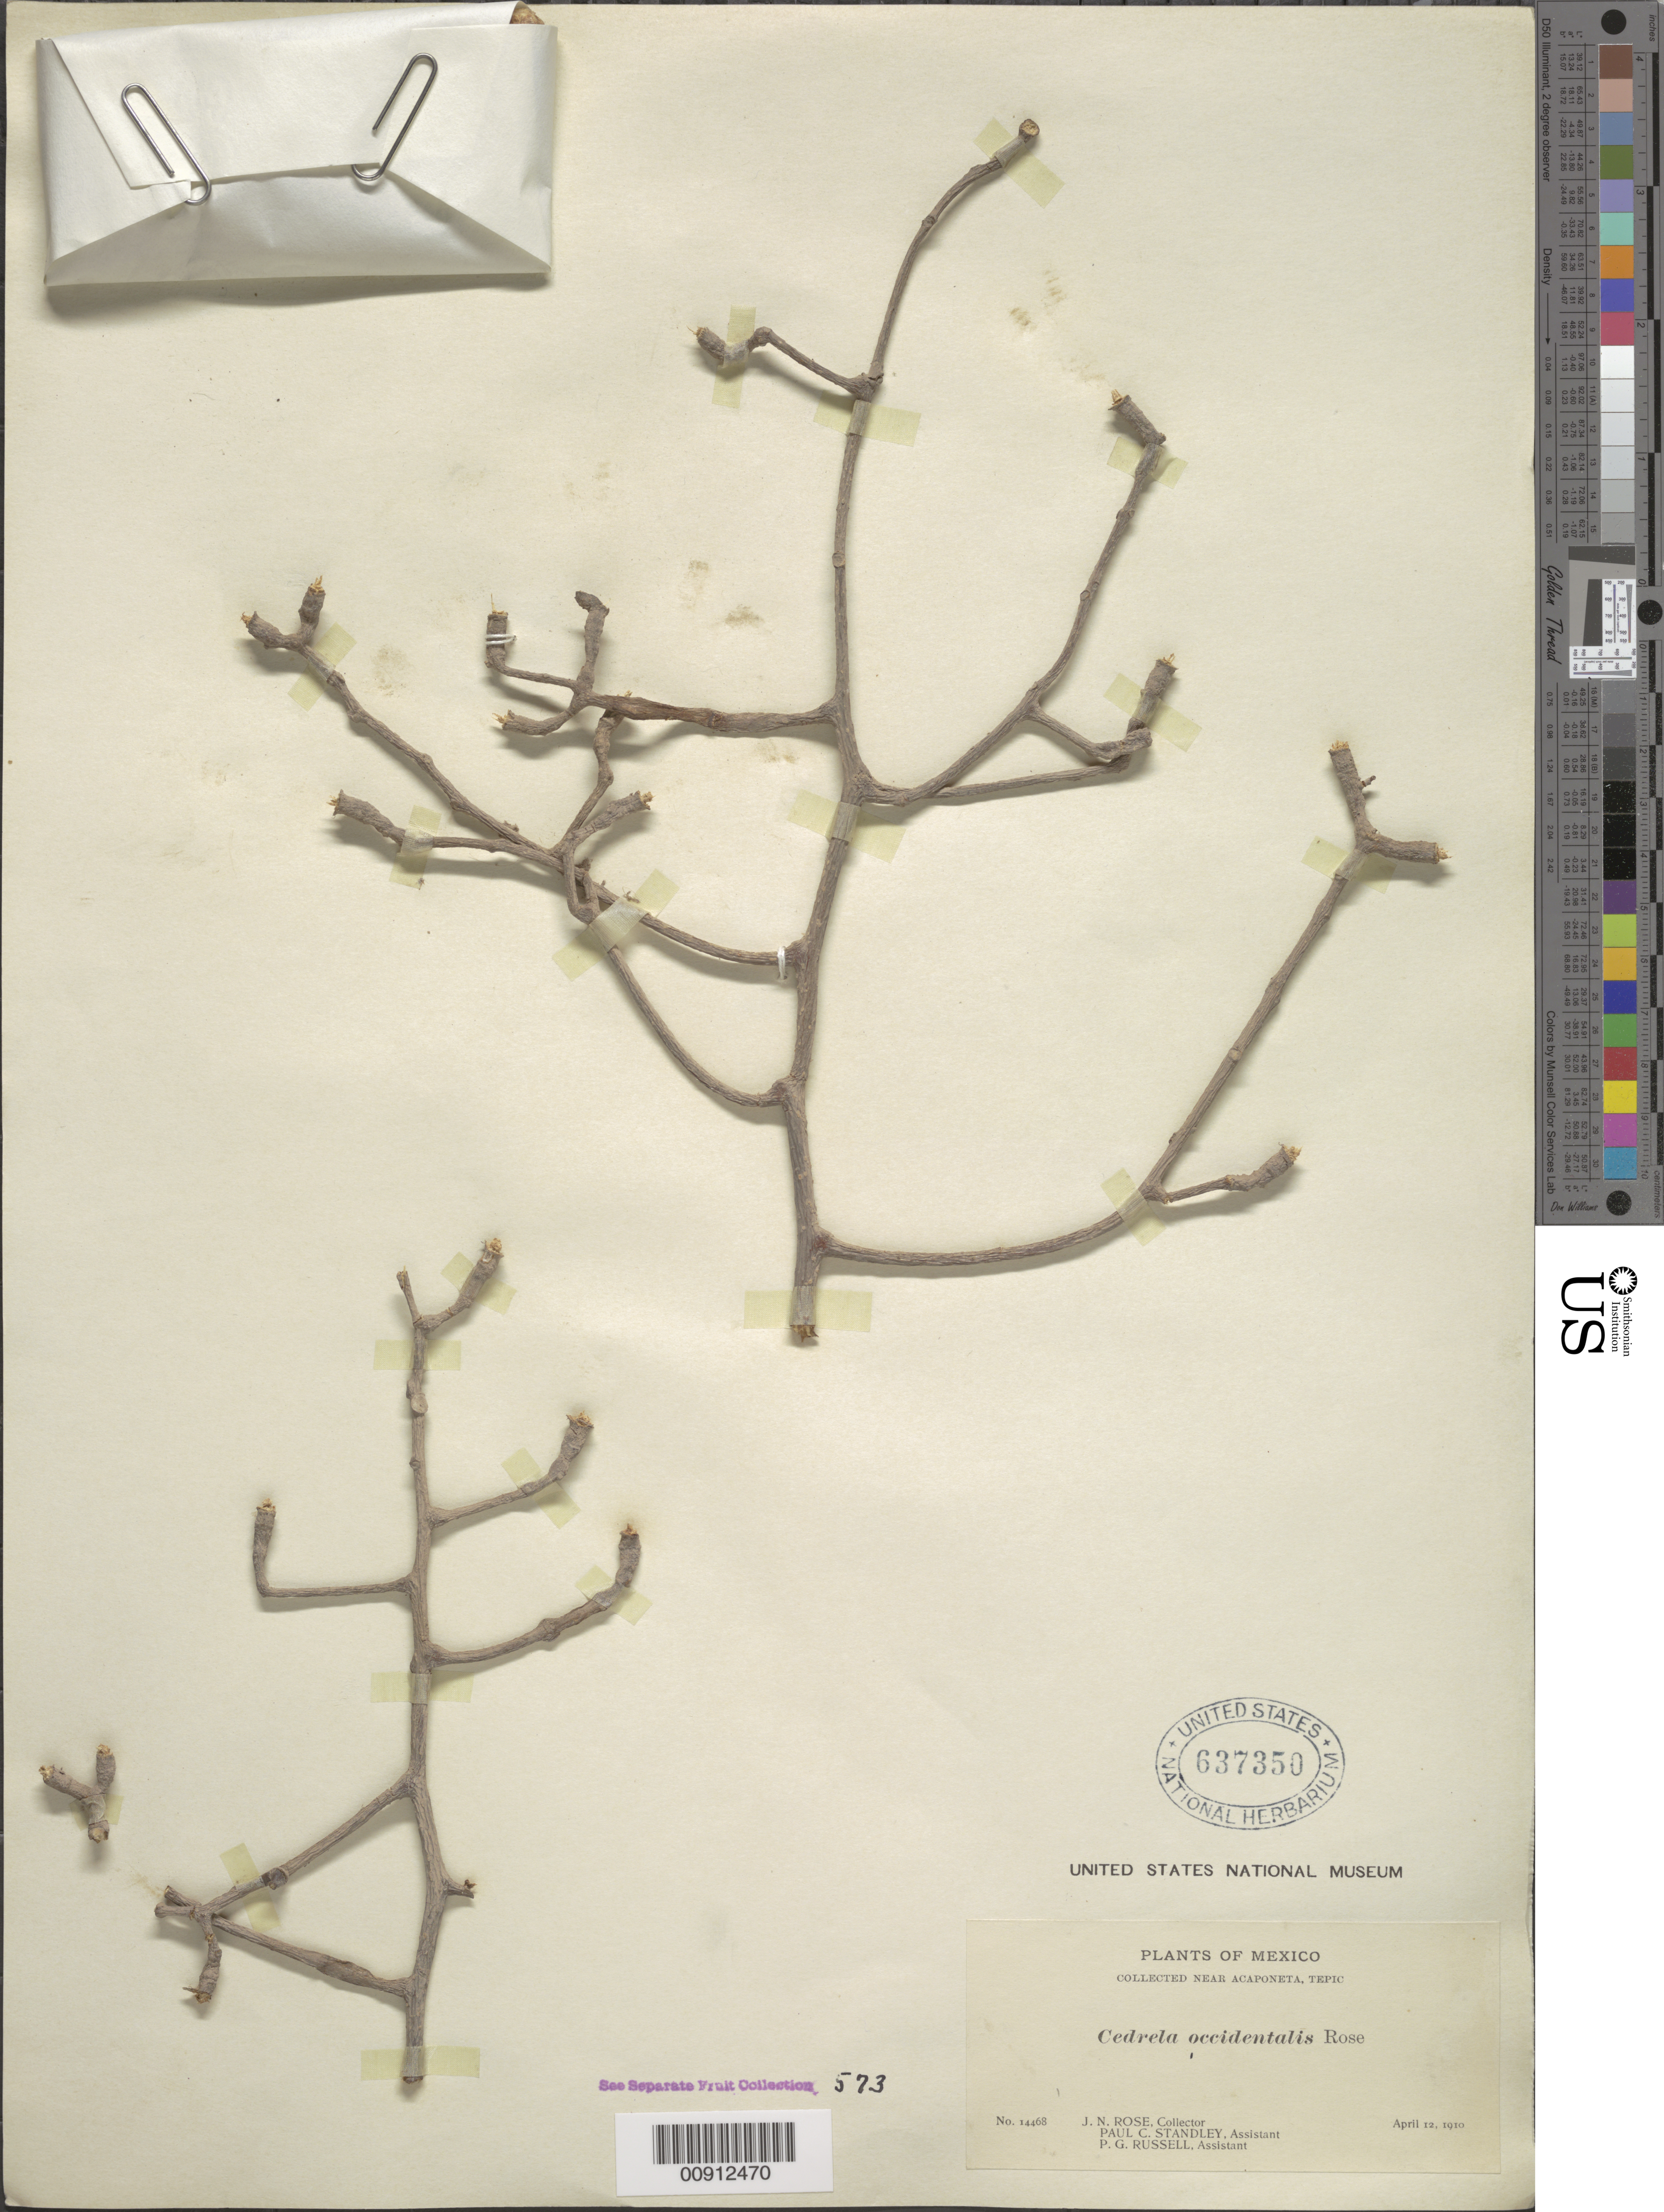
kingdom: Plantae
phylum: Tracheophyta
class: Magnoliopsida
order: Sapindales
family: Meliaceae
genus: Cedrela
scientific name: Cedrela occidentalis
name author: C. DC. & Rose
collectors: J. N. Rose, P. C. Standley & P. G. Russell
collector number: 14468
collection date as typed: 12 Apr 1910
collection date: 1910-04-12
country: Mexico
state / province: Nayarit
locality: Near Acaponeta, Tepic.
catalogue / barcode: US 637350